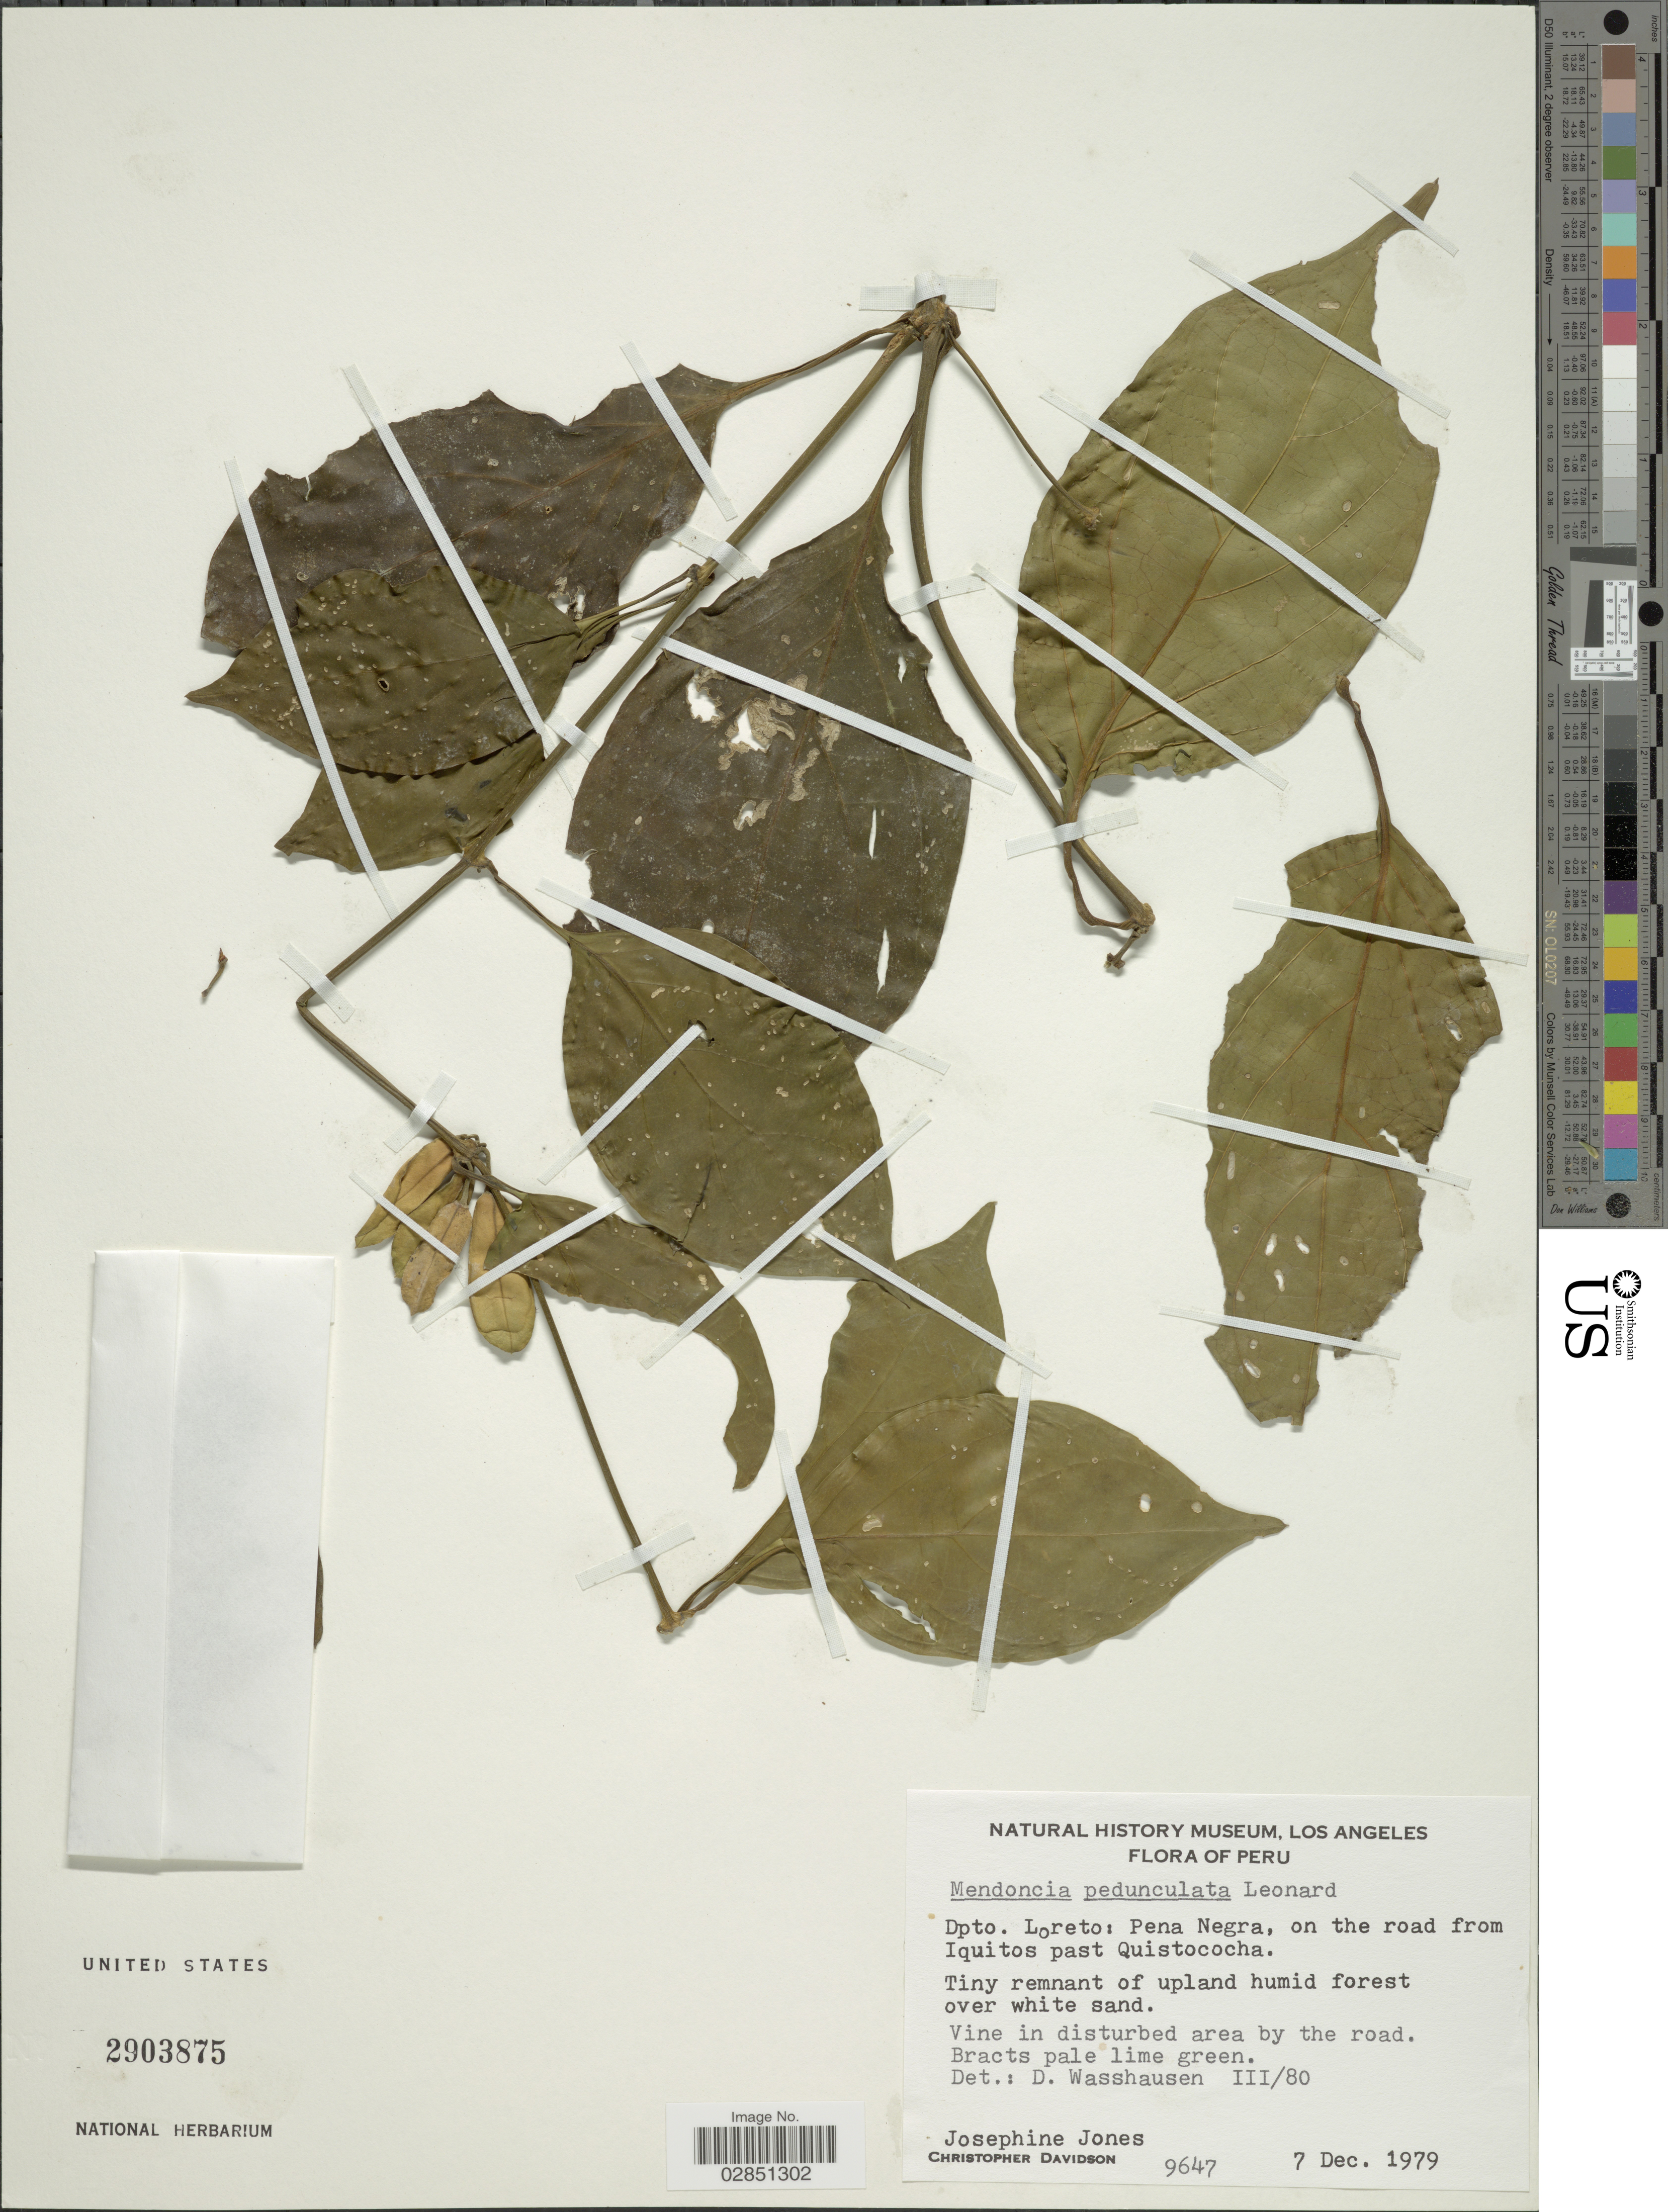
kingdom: Plantae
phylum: Tracheophyta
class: Magnoliopsida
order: Lamiales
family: Acanthaceae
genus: Mendoncia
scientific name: Mendoncia pedunculata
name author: Leonard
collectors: J. Jones & C. Davidson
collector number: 9647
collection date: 1979-12-07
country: Peru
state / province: Loreto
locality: Dpto. Loreto: Pena Negra, on the road from Iquitos past Quistococha.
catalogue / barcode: US 2903875